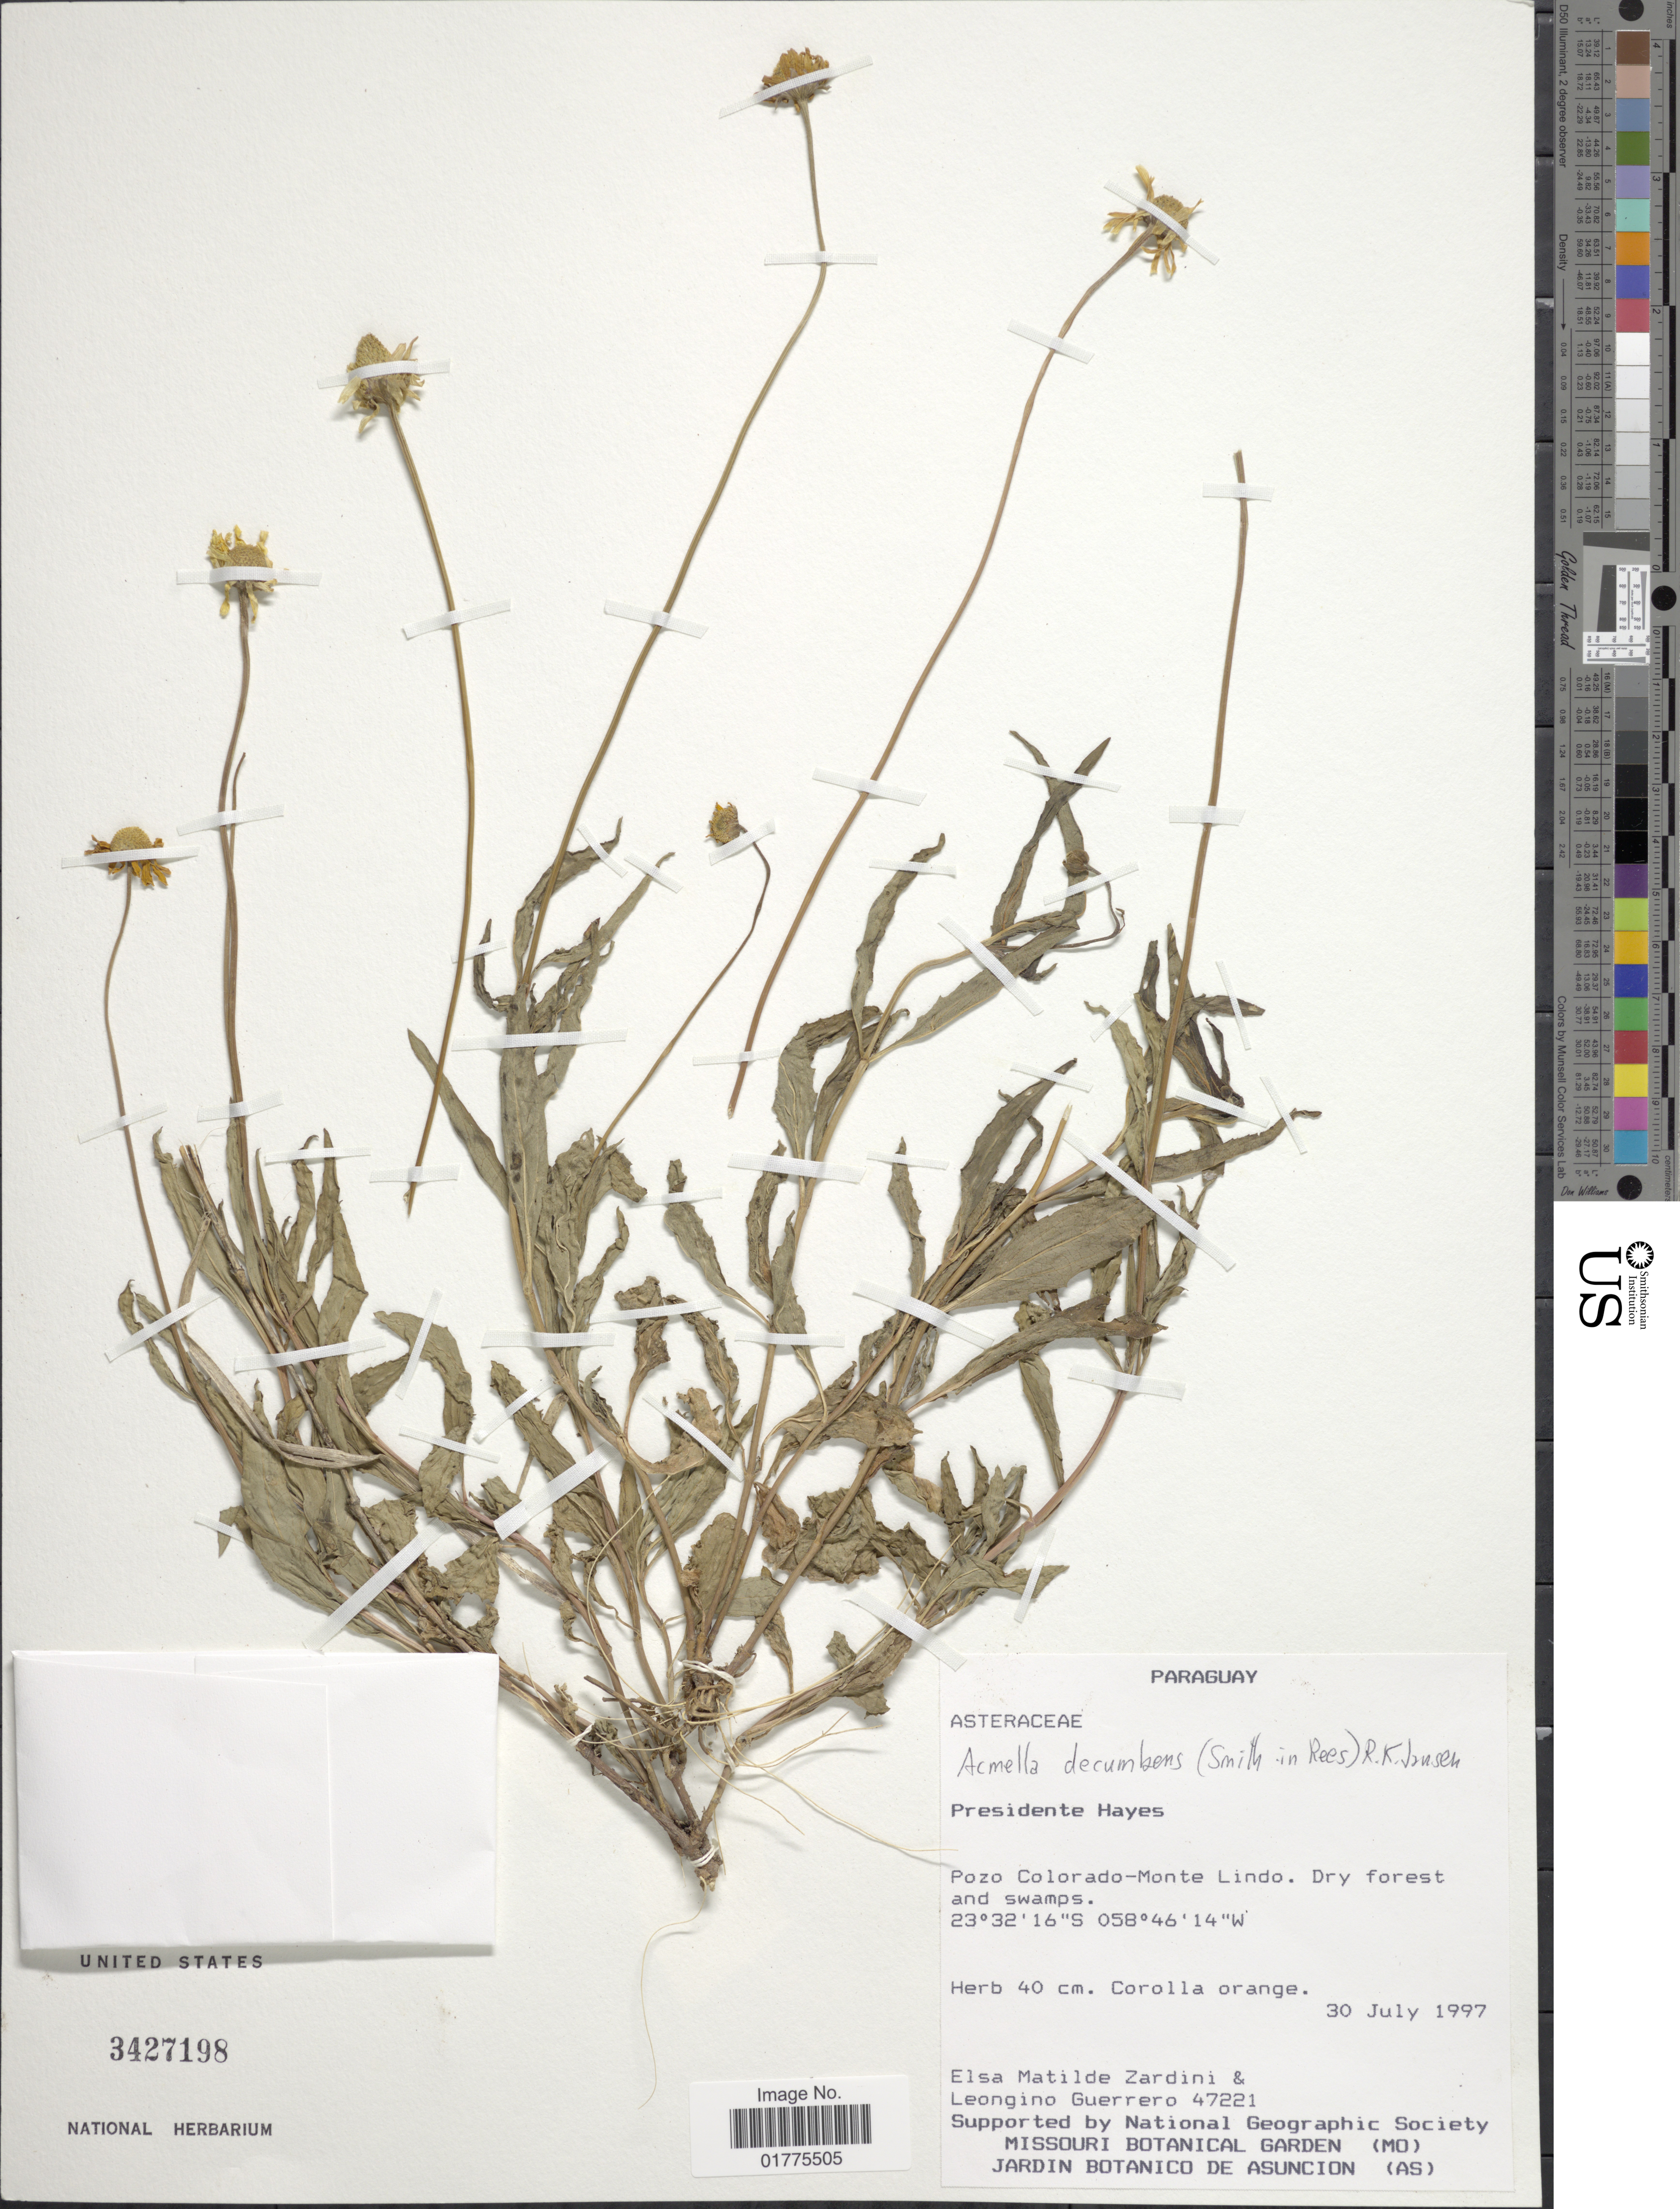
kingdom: Plantae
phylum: Tracheophyta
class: Magnoliopsida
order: Asterales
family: Asteraceae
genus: Acmella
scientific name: Acmella decumbens var. affinis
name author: Hook. & Arn.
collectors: E. M. Zardini & L. Guerrero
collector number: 47221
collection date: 1997-07-30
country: Paraguay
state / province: Presidente Hayes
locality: Pozo Colorado-Monte Lindo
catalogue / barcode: US 3427198